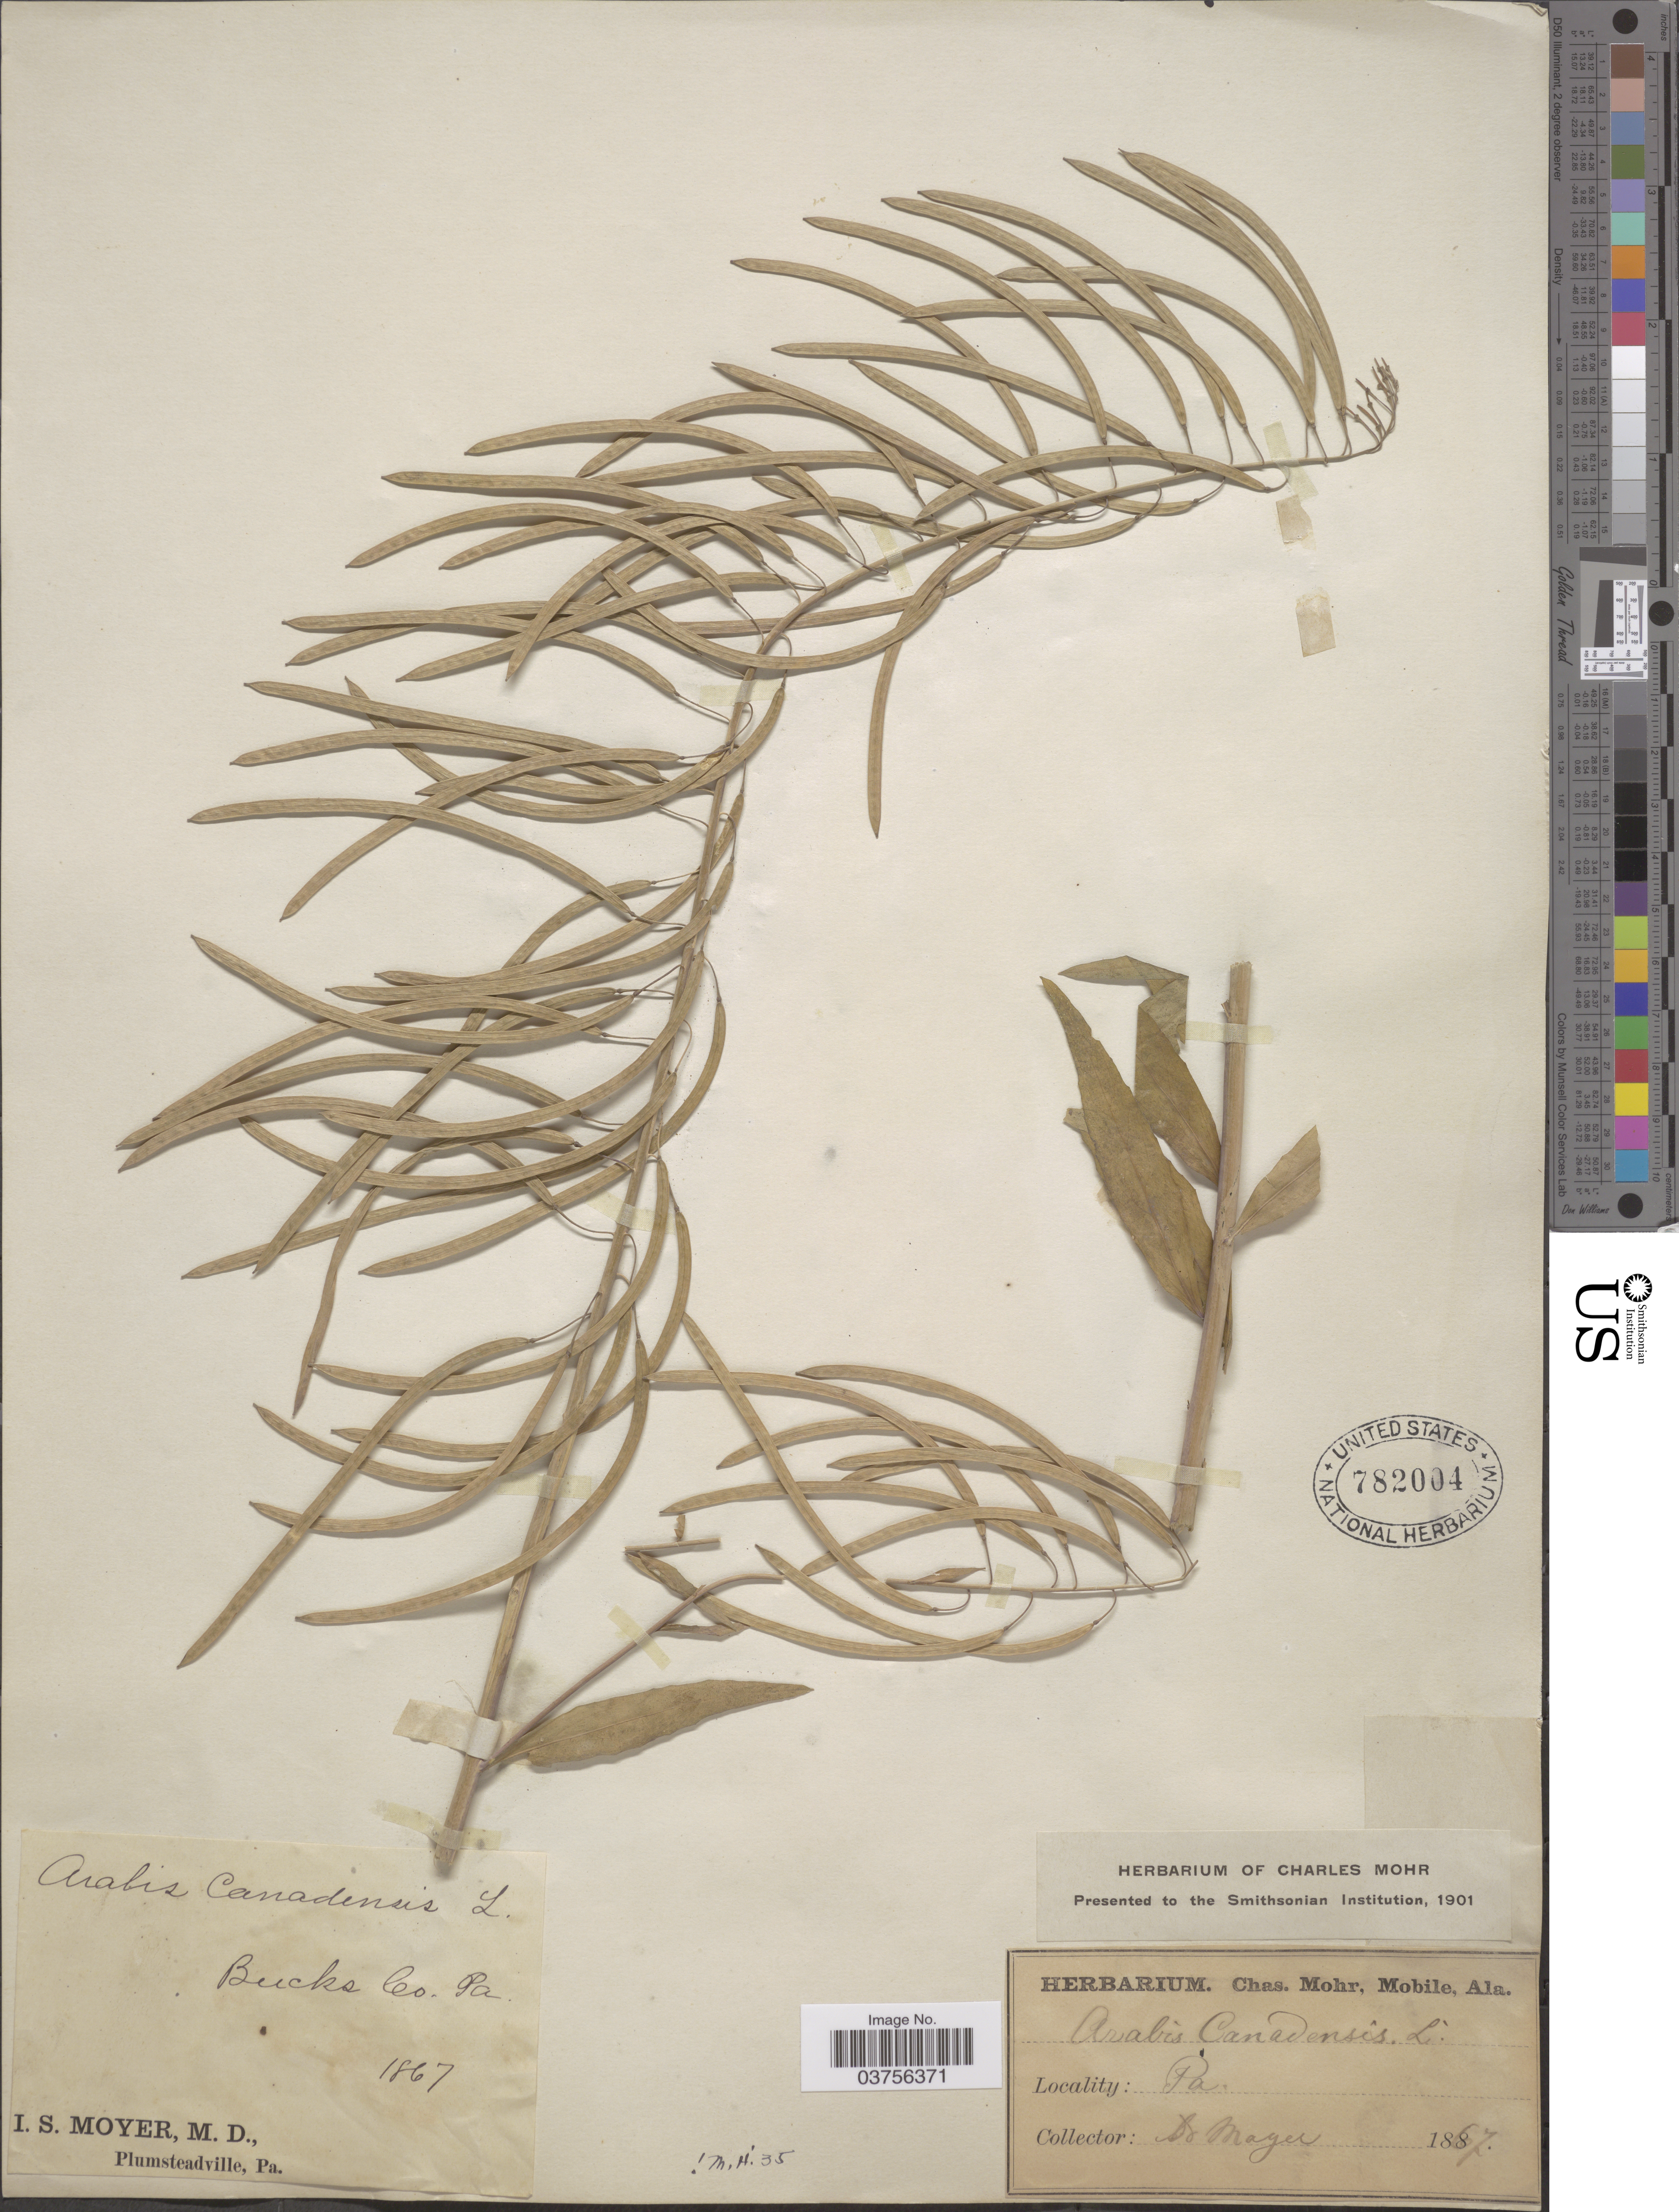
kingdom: Plantae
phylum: Tracheophyta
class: Magnoliopsida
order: Brassicales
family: Brassicaceae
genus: Arabis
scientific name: Arabis canadensis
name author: L.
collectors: I. S. Moyer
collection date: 1867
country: United States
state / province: Pennsylvania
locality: Bucks Co.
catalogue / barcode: US 782004